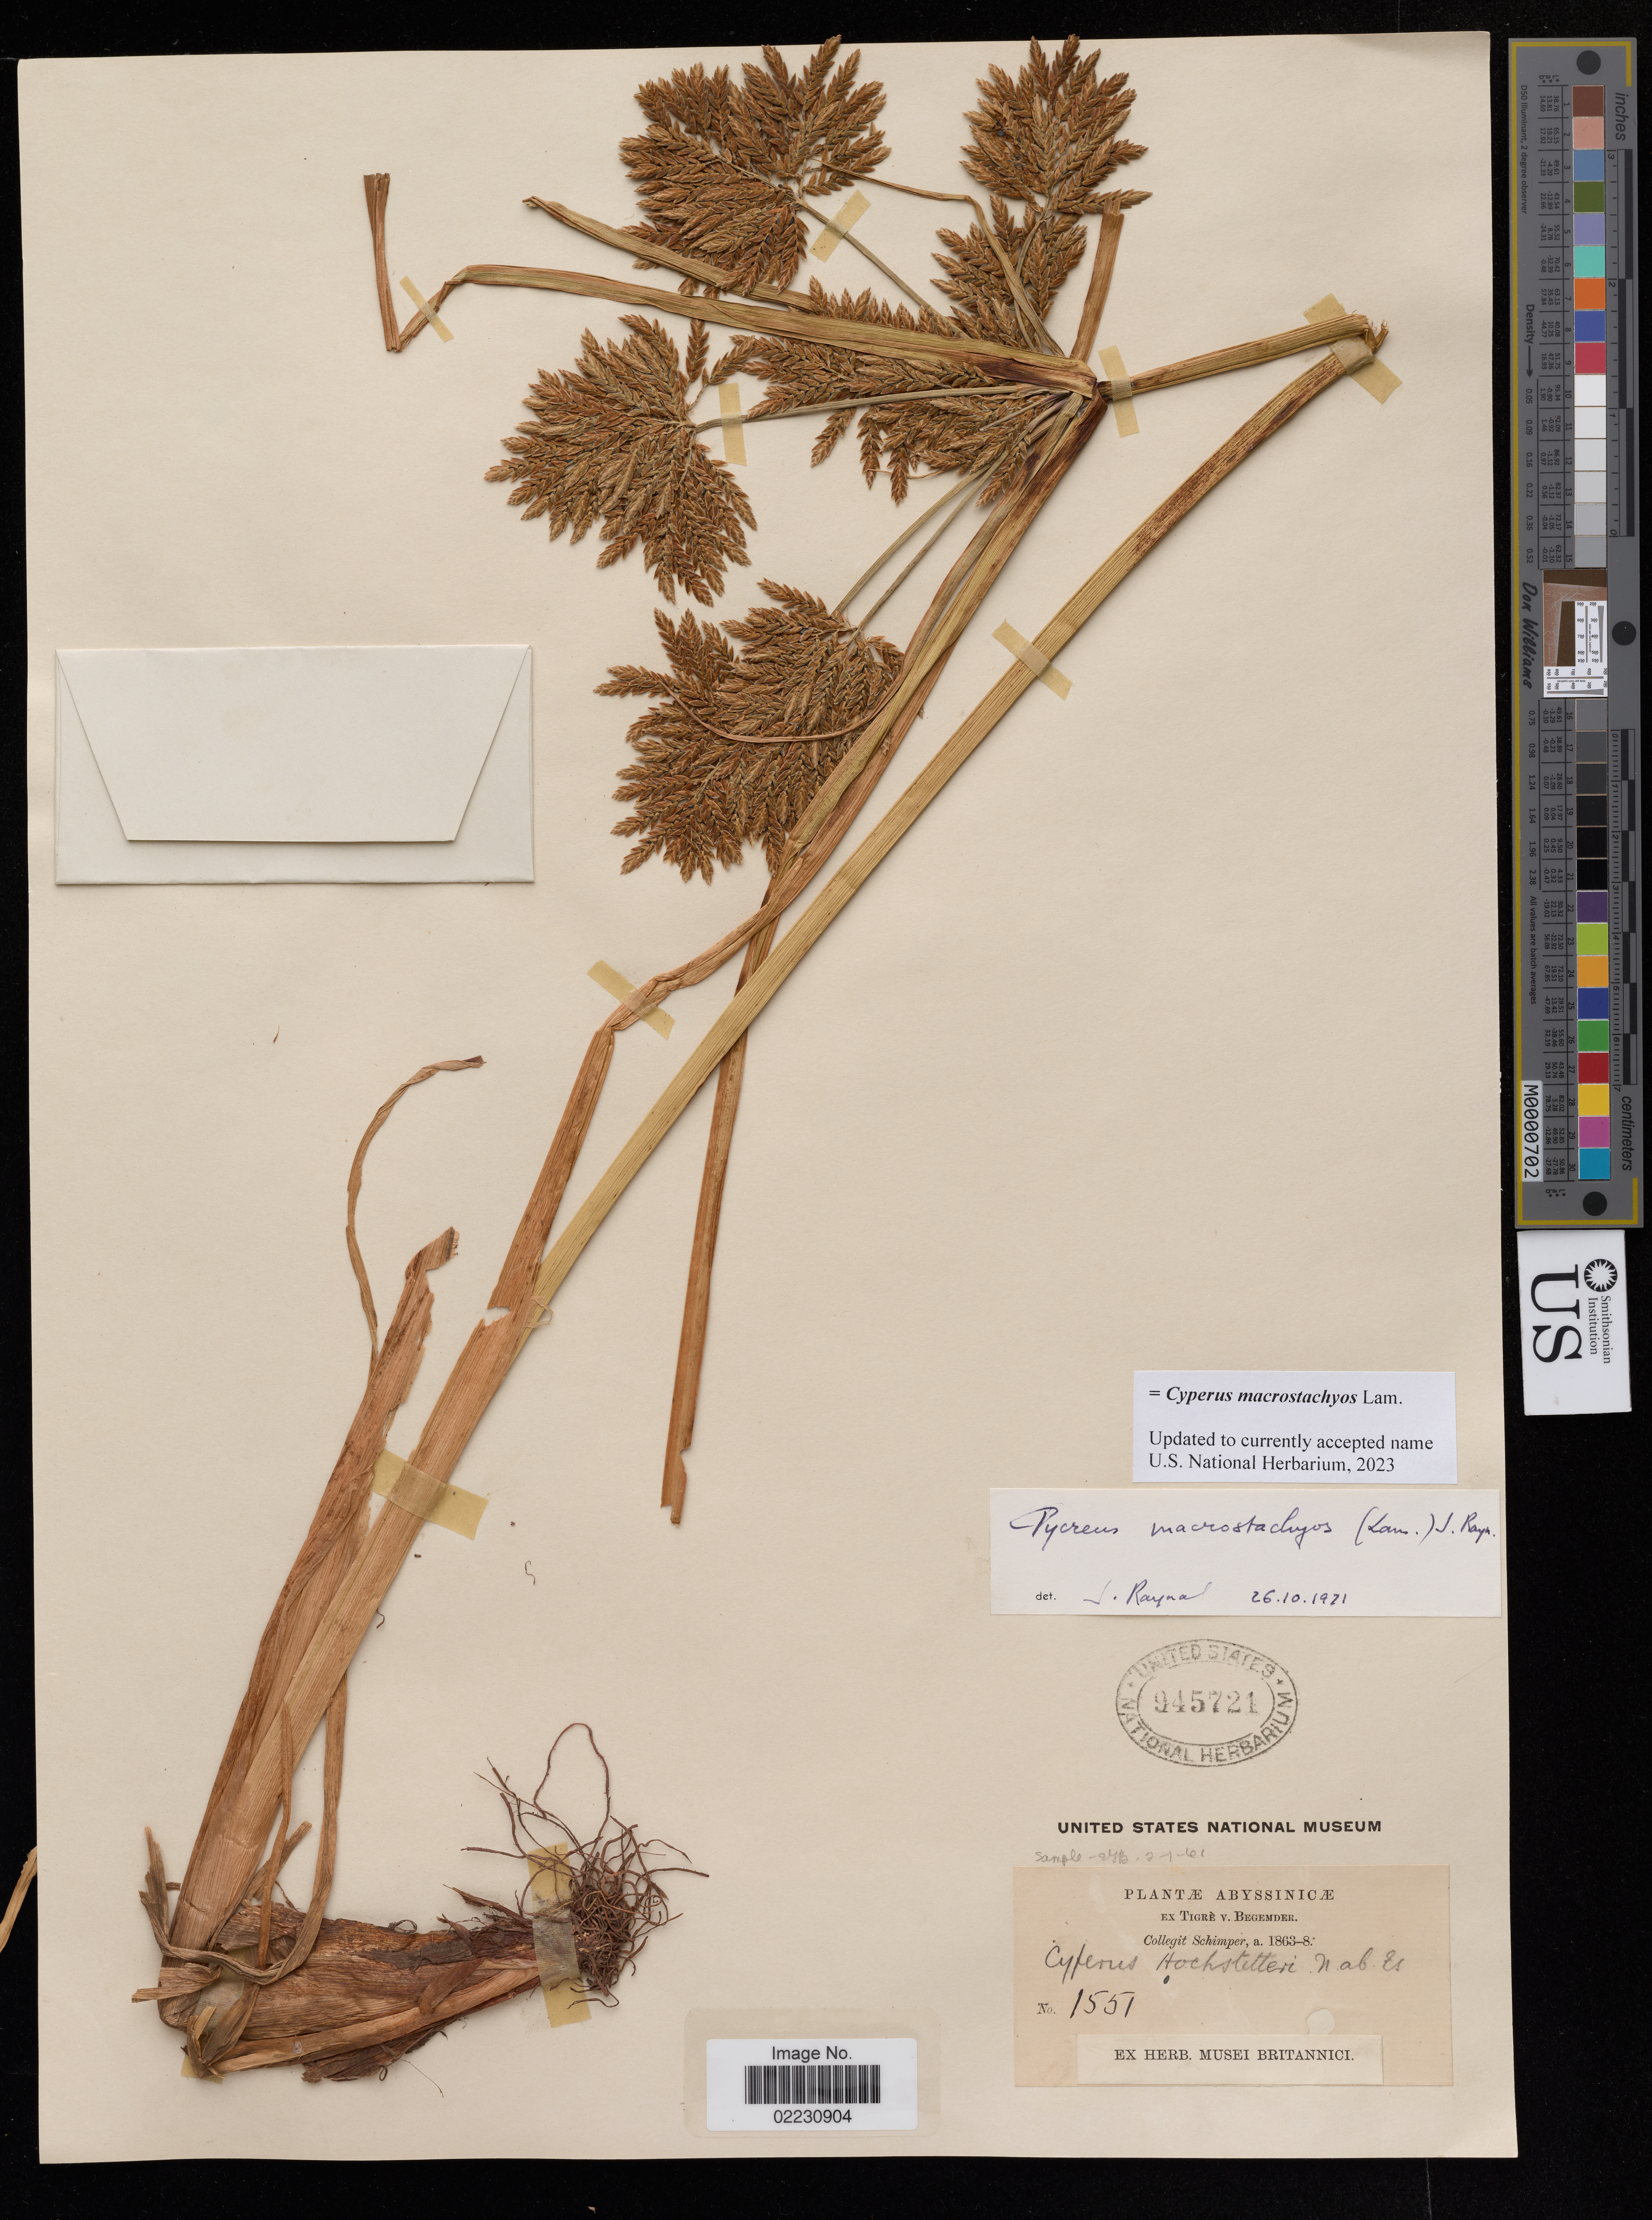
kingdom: Plantae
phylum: Tracheophyta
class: Liliopsida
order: Poales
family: Cyperaceae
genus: Cyperus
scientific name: Cyperus macrostachyos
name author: Lam.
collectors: G. W. Schimper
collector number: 1551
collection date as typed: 1863 to -- --- 1868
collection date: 1863/1868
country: Ethiopia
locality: (country as "Abyssinia").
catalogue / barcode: US 945721